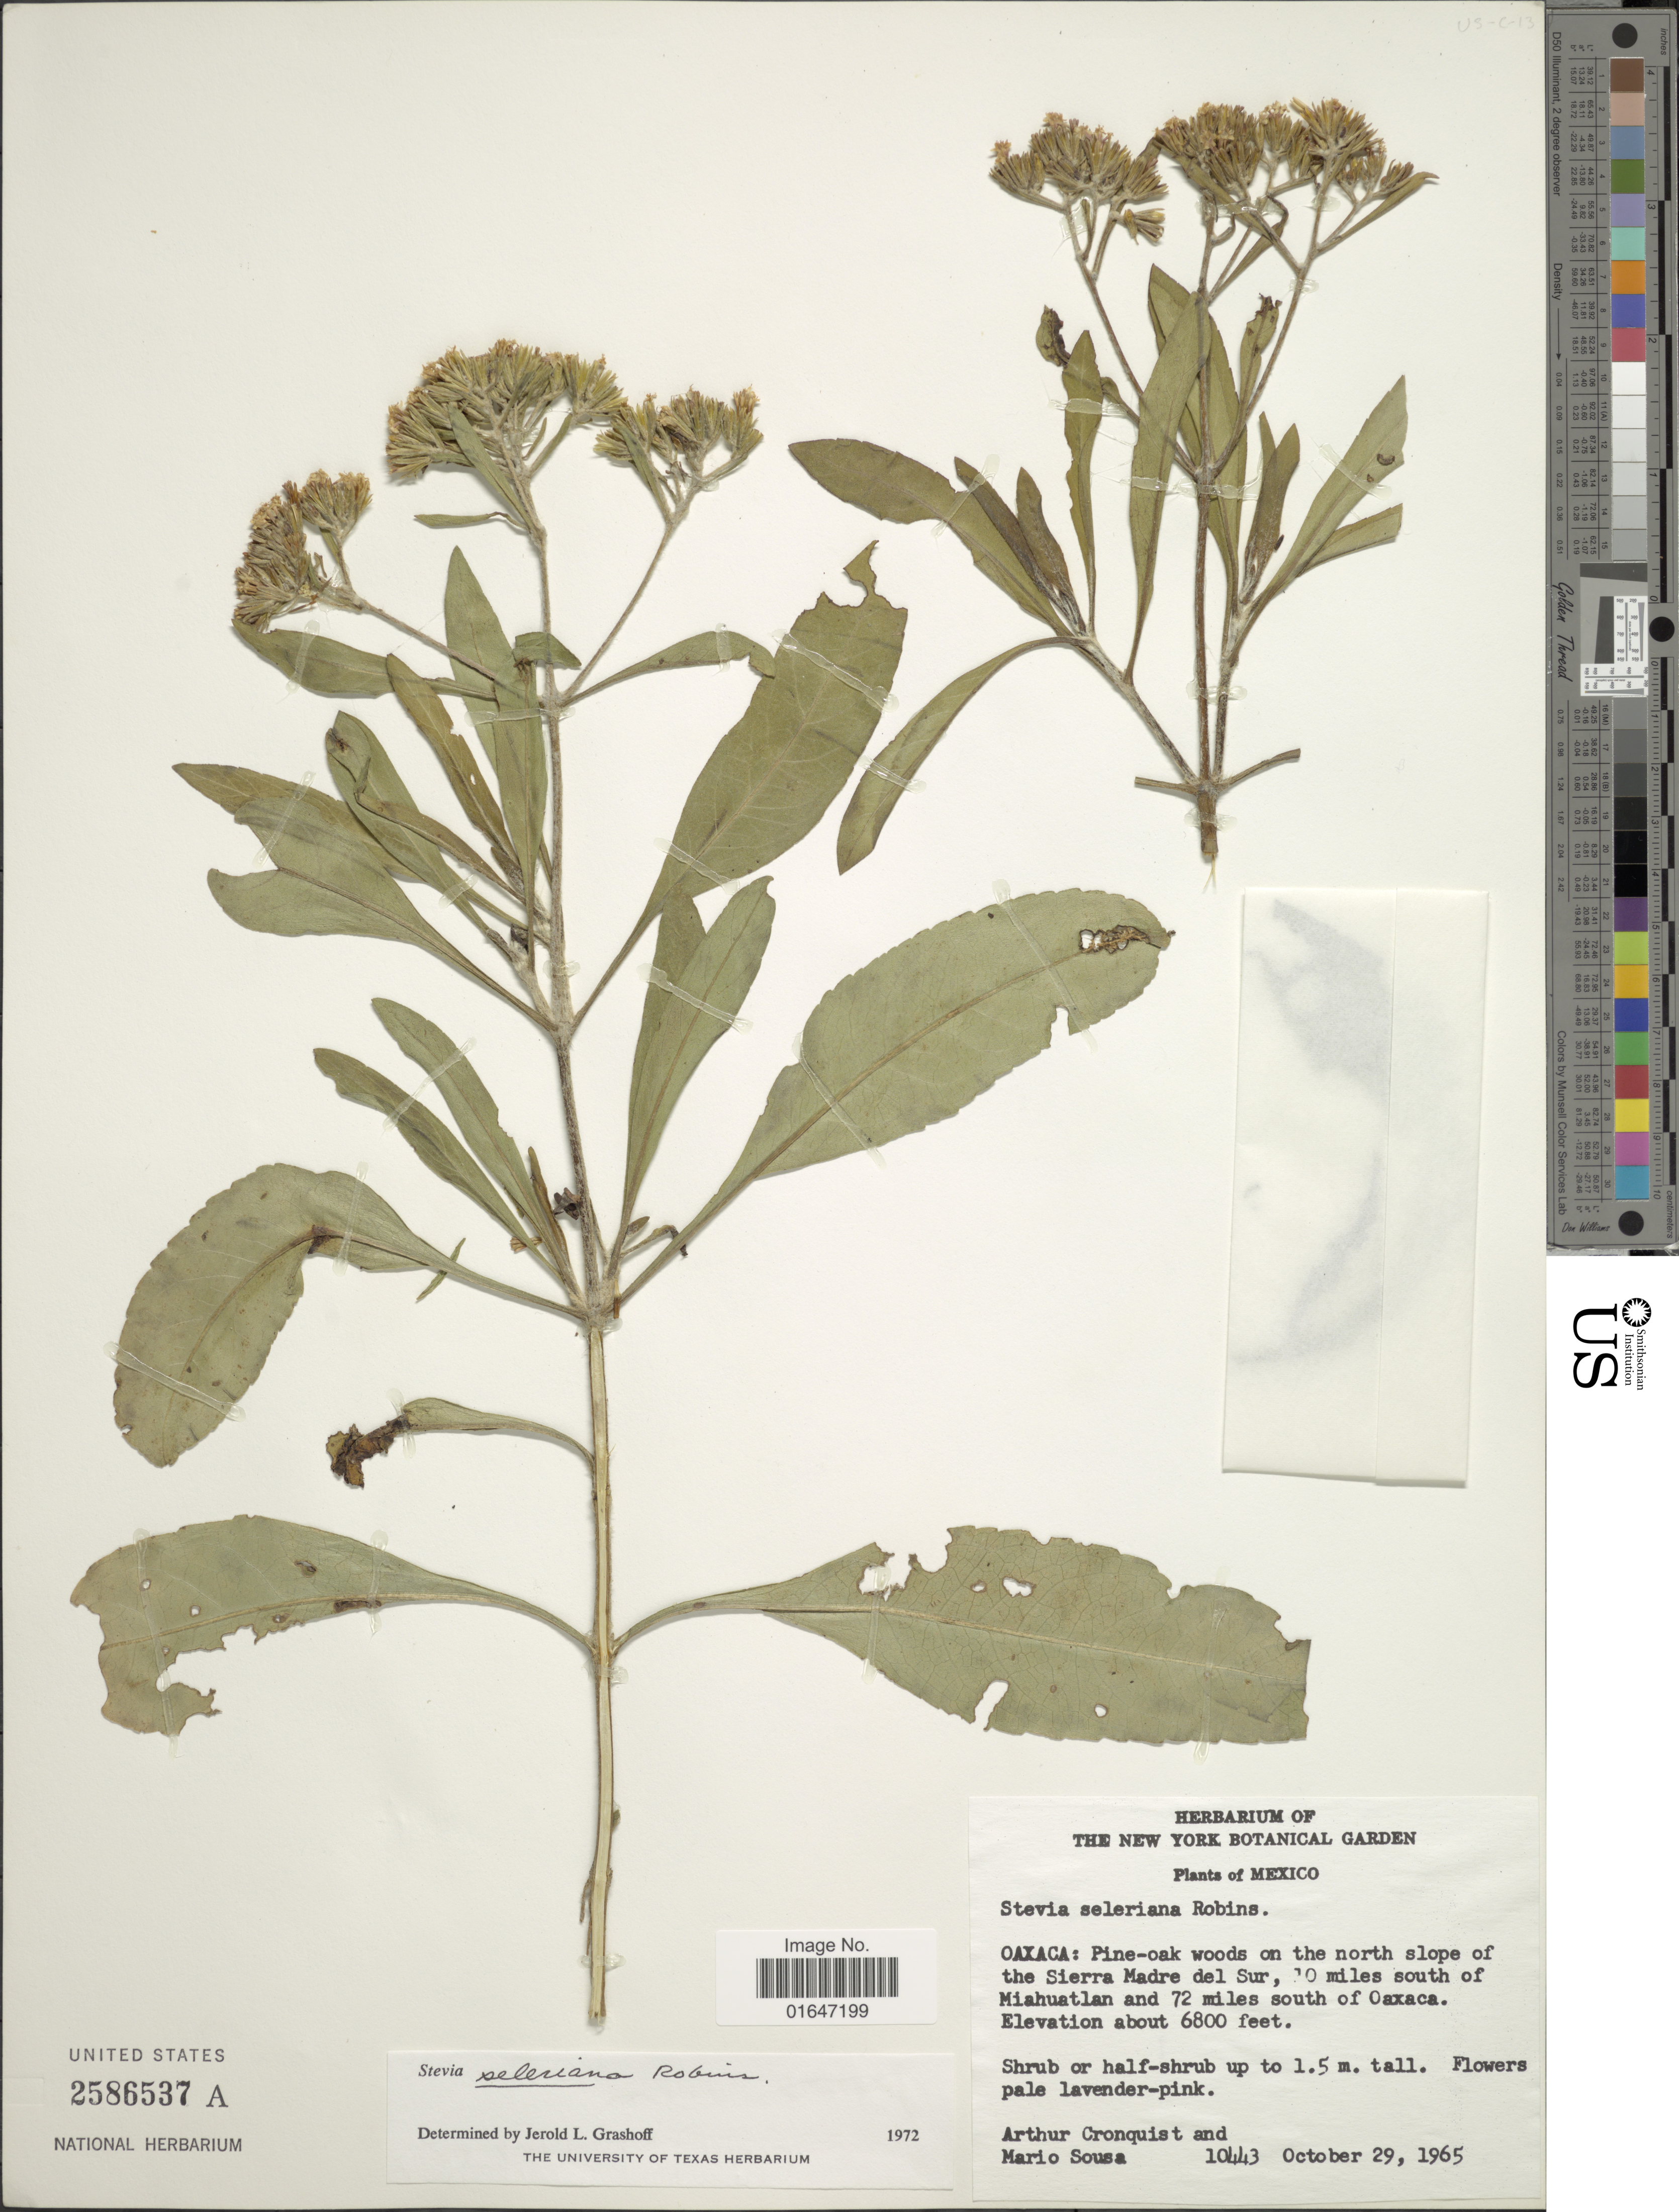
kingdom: Plantae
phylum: Tracheophyta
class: Magnoliopsida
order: Asterales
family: Asteraceae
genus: Stevia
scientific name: Stevia seleriana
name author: B.L. Rob.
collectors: A. J. Cronquist & M. Sousa S.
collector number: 10443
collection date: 1965-10-29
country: Mexico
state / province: Oaxaca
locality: Pine - oak woods on the north slope of the Sierra Madre del Sur, 10 miles south of Miahuatlan and 72 miles south of Oaxaca.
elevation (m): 2073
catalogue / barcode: US 2586537A